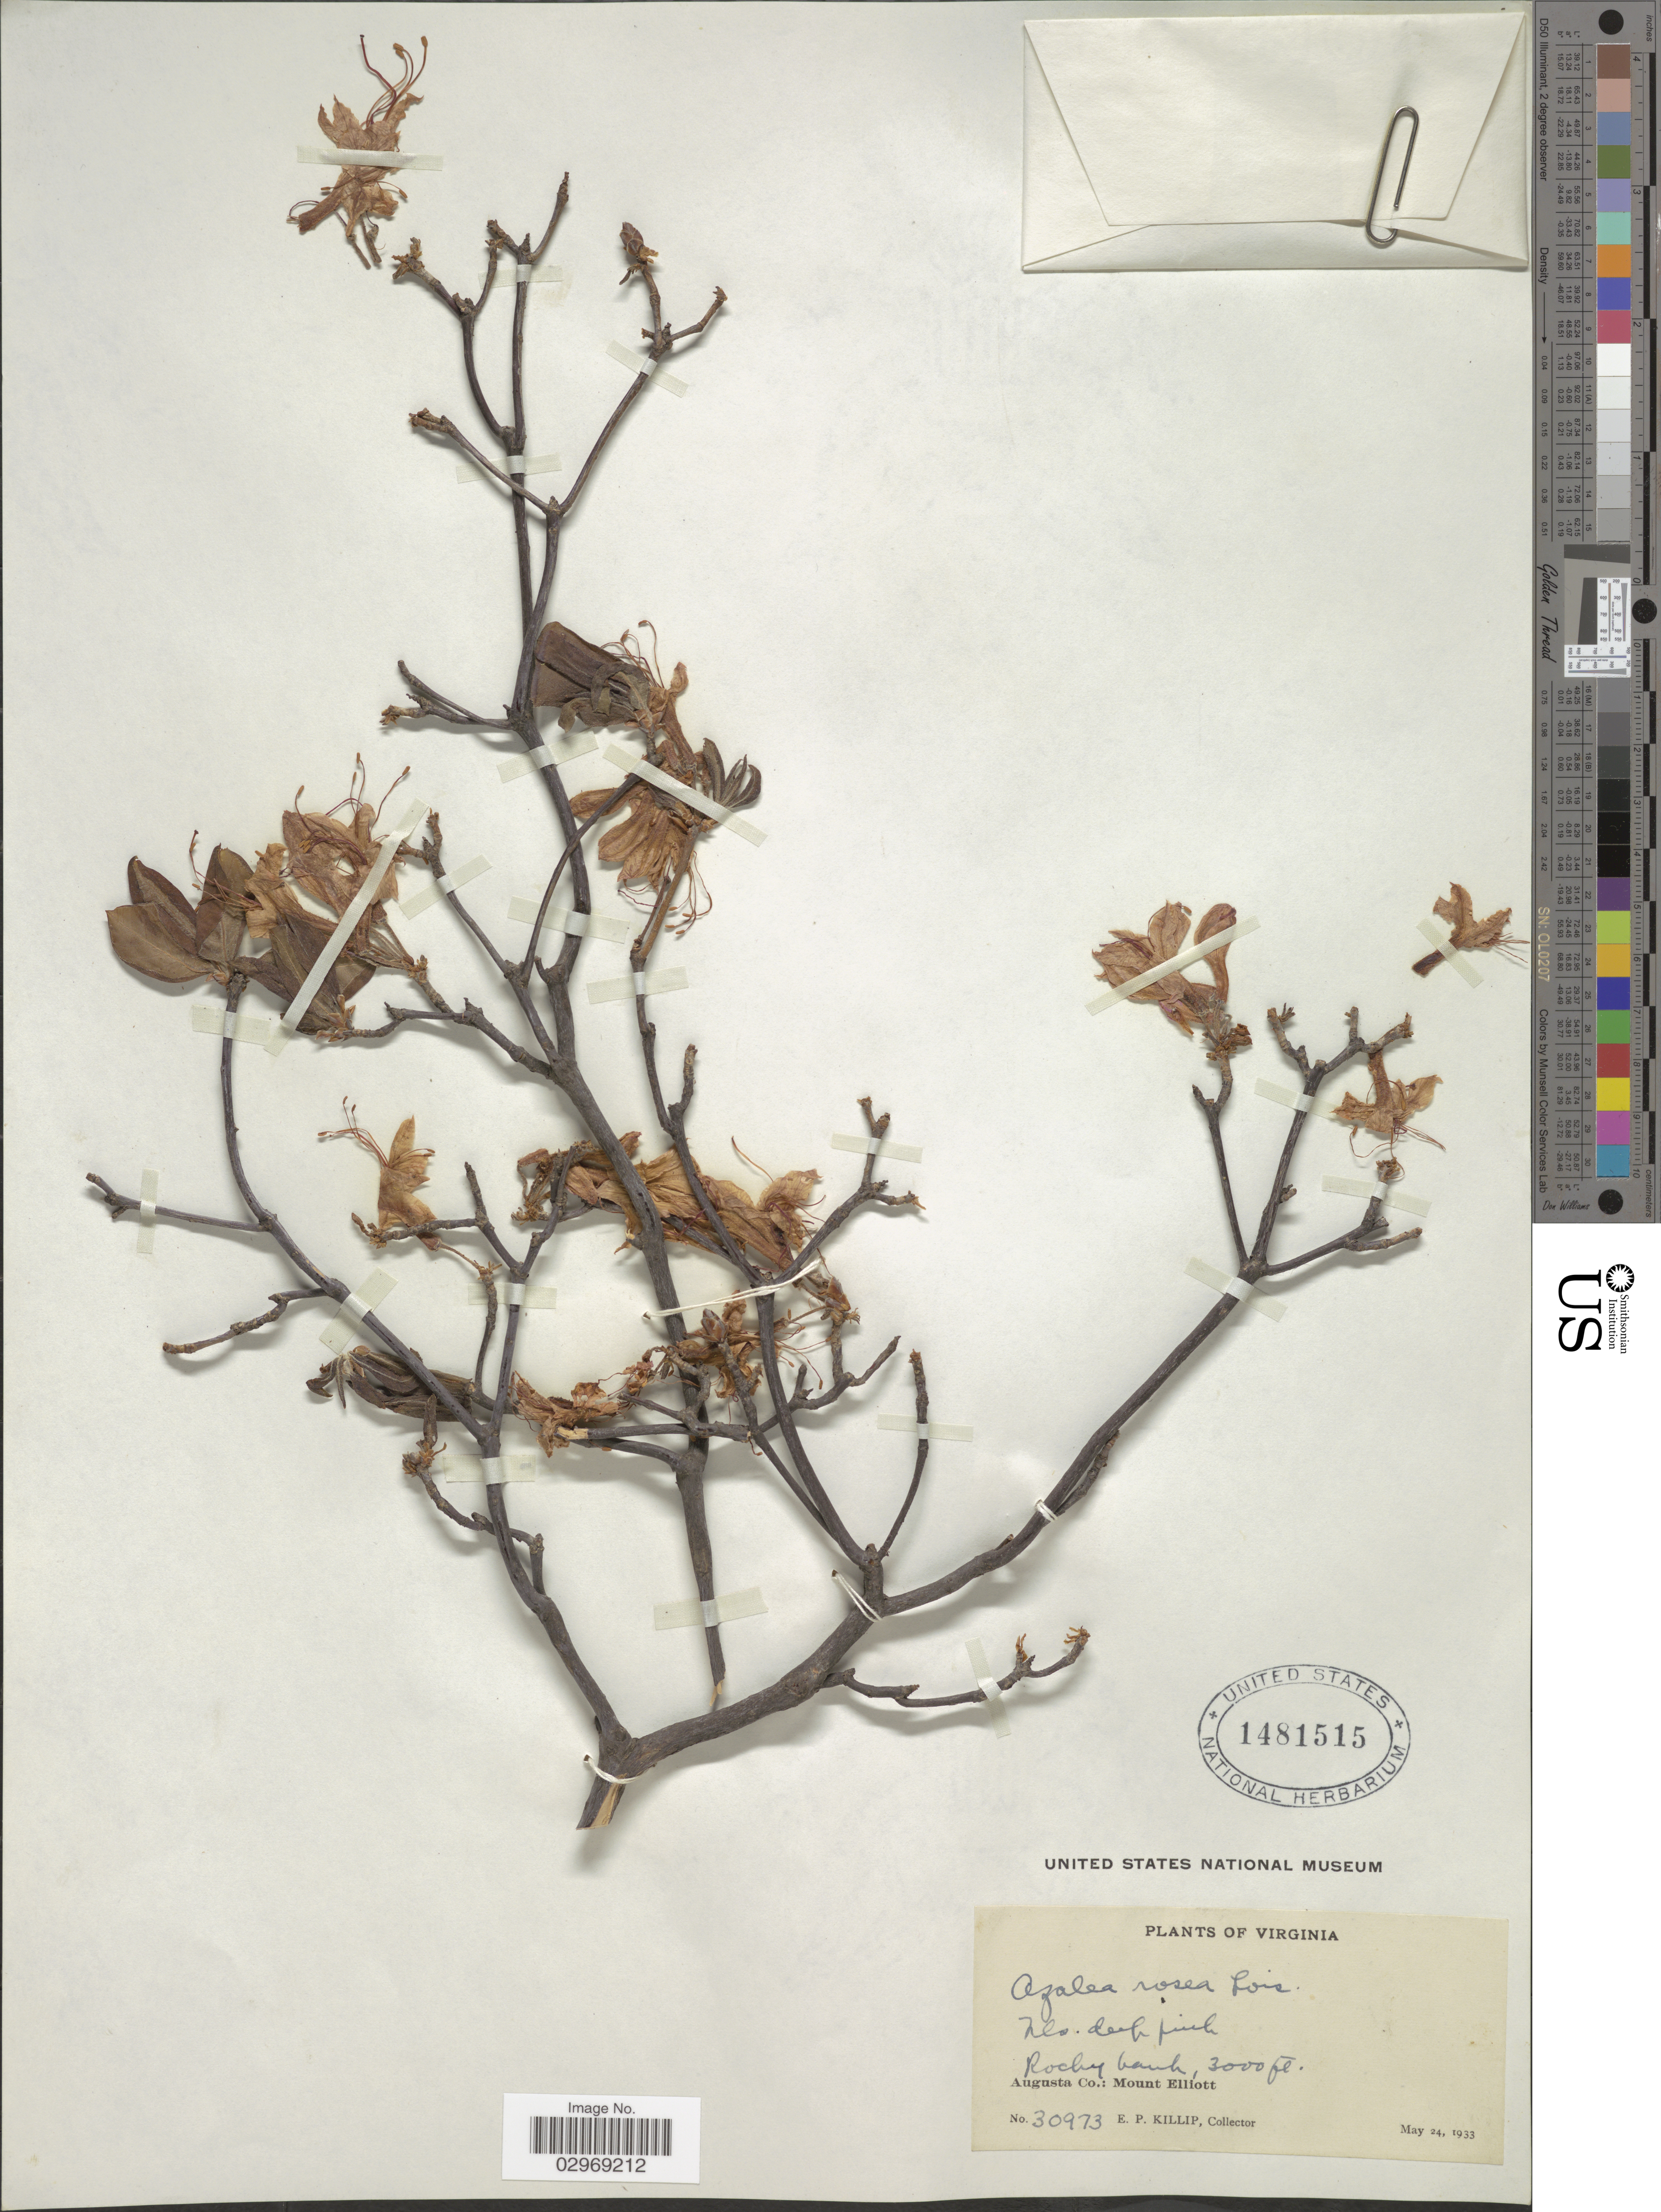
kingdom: Plantae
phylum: Tracheophyta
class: Magnoliopsida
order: Ericales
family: Ericaceae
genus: Rhododendron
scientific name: Rhododendron roseum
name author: (Loisel.) Rehder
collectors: E. P. Killip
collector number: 30973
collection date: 1933-05-24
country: United States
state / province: Virginia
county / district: Augusta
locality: Rocky banks, Augusta Co.: Mount Elliott.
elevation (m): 914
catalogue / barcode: US 1481515